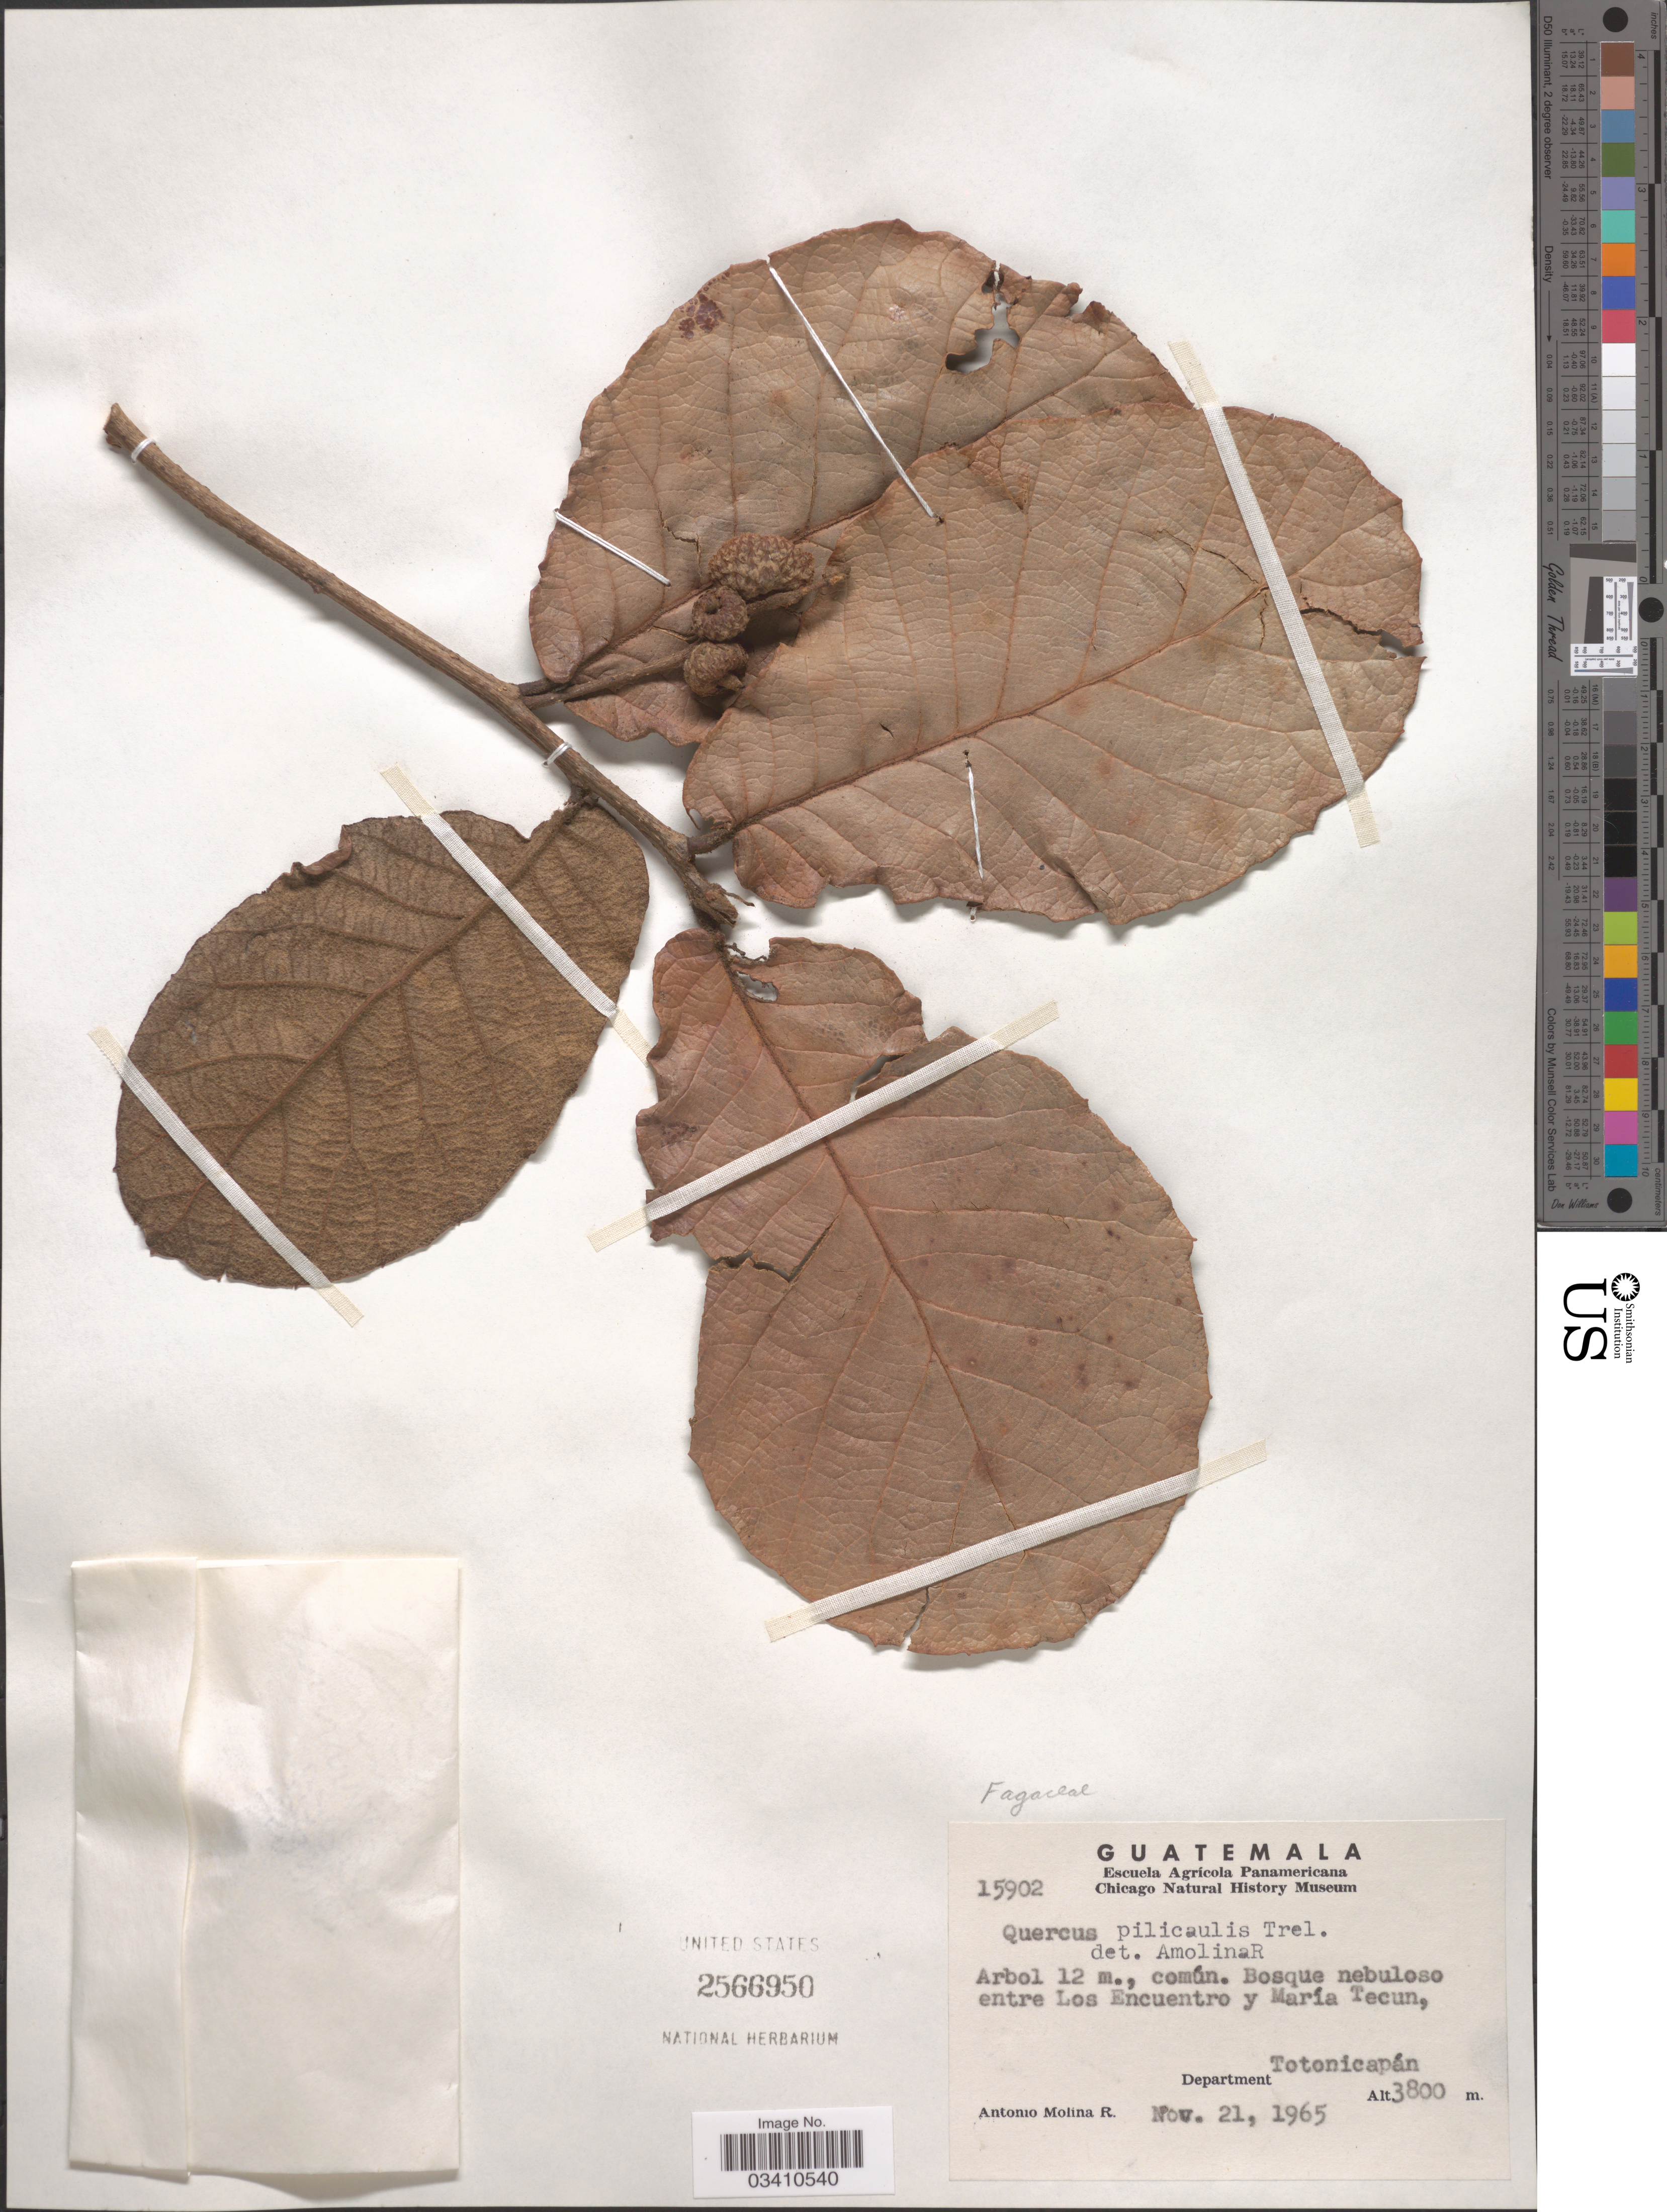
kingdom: Plantae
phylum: Tracheophyta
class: Magnoliopsida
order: Fagales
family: Fagaceae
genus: Quercus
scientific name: Quercus pilicaulis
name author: Trel.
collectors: A. Molina R.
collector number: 15902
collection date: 1965-11-21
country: Guatemala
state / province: Totonicapan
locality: Bosque nebuloso entre Los Encuentro y María Tecun, Department Totonicapán.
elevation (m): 3800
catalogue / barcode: US 2566950